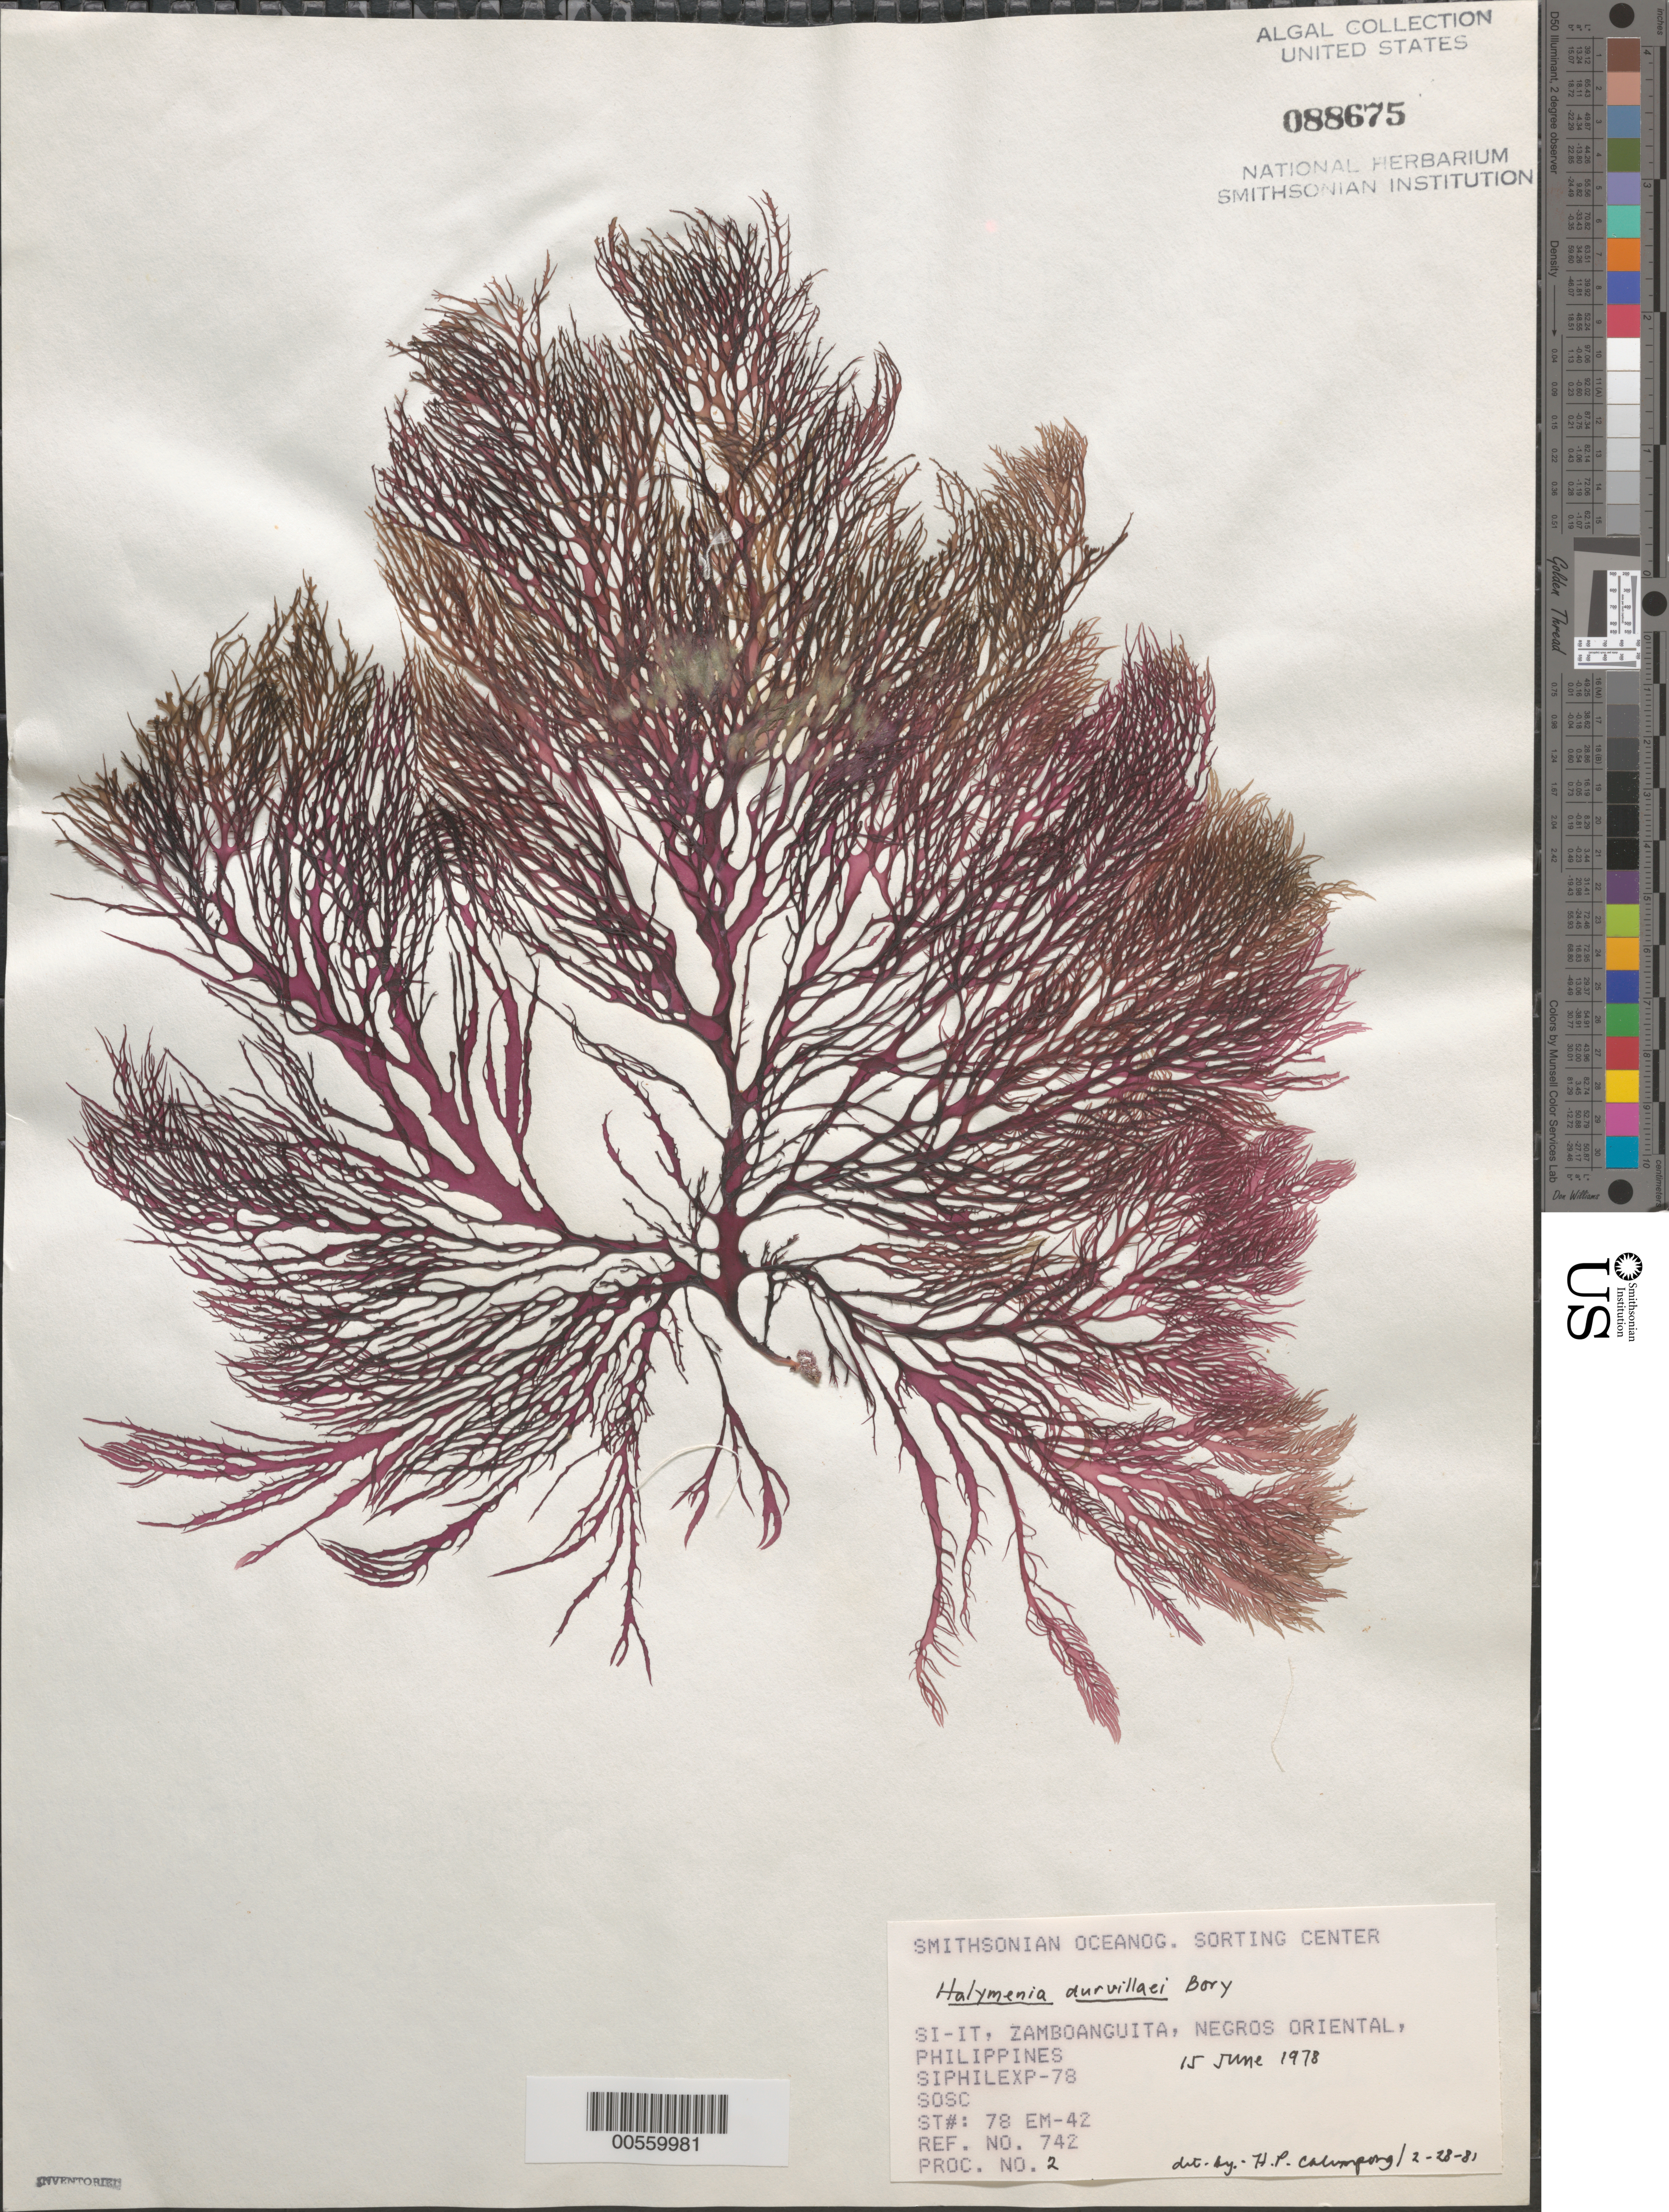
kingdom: Plantae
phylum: Rhodophyta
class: Florideophyceae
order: Halymeniales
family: Halymeniaceae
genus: Halymenia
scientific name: Halymenia durvillaei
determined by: Calumpong, H. P.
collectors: SOSC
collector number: Station 78 Em-42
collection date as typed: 15 Jun 1978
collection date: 1978-06-15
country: Philippines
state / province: Central Visayas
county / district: Negros Oriental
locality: Si-it, zamboanguita, negros oriental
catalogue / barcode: US 88675